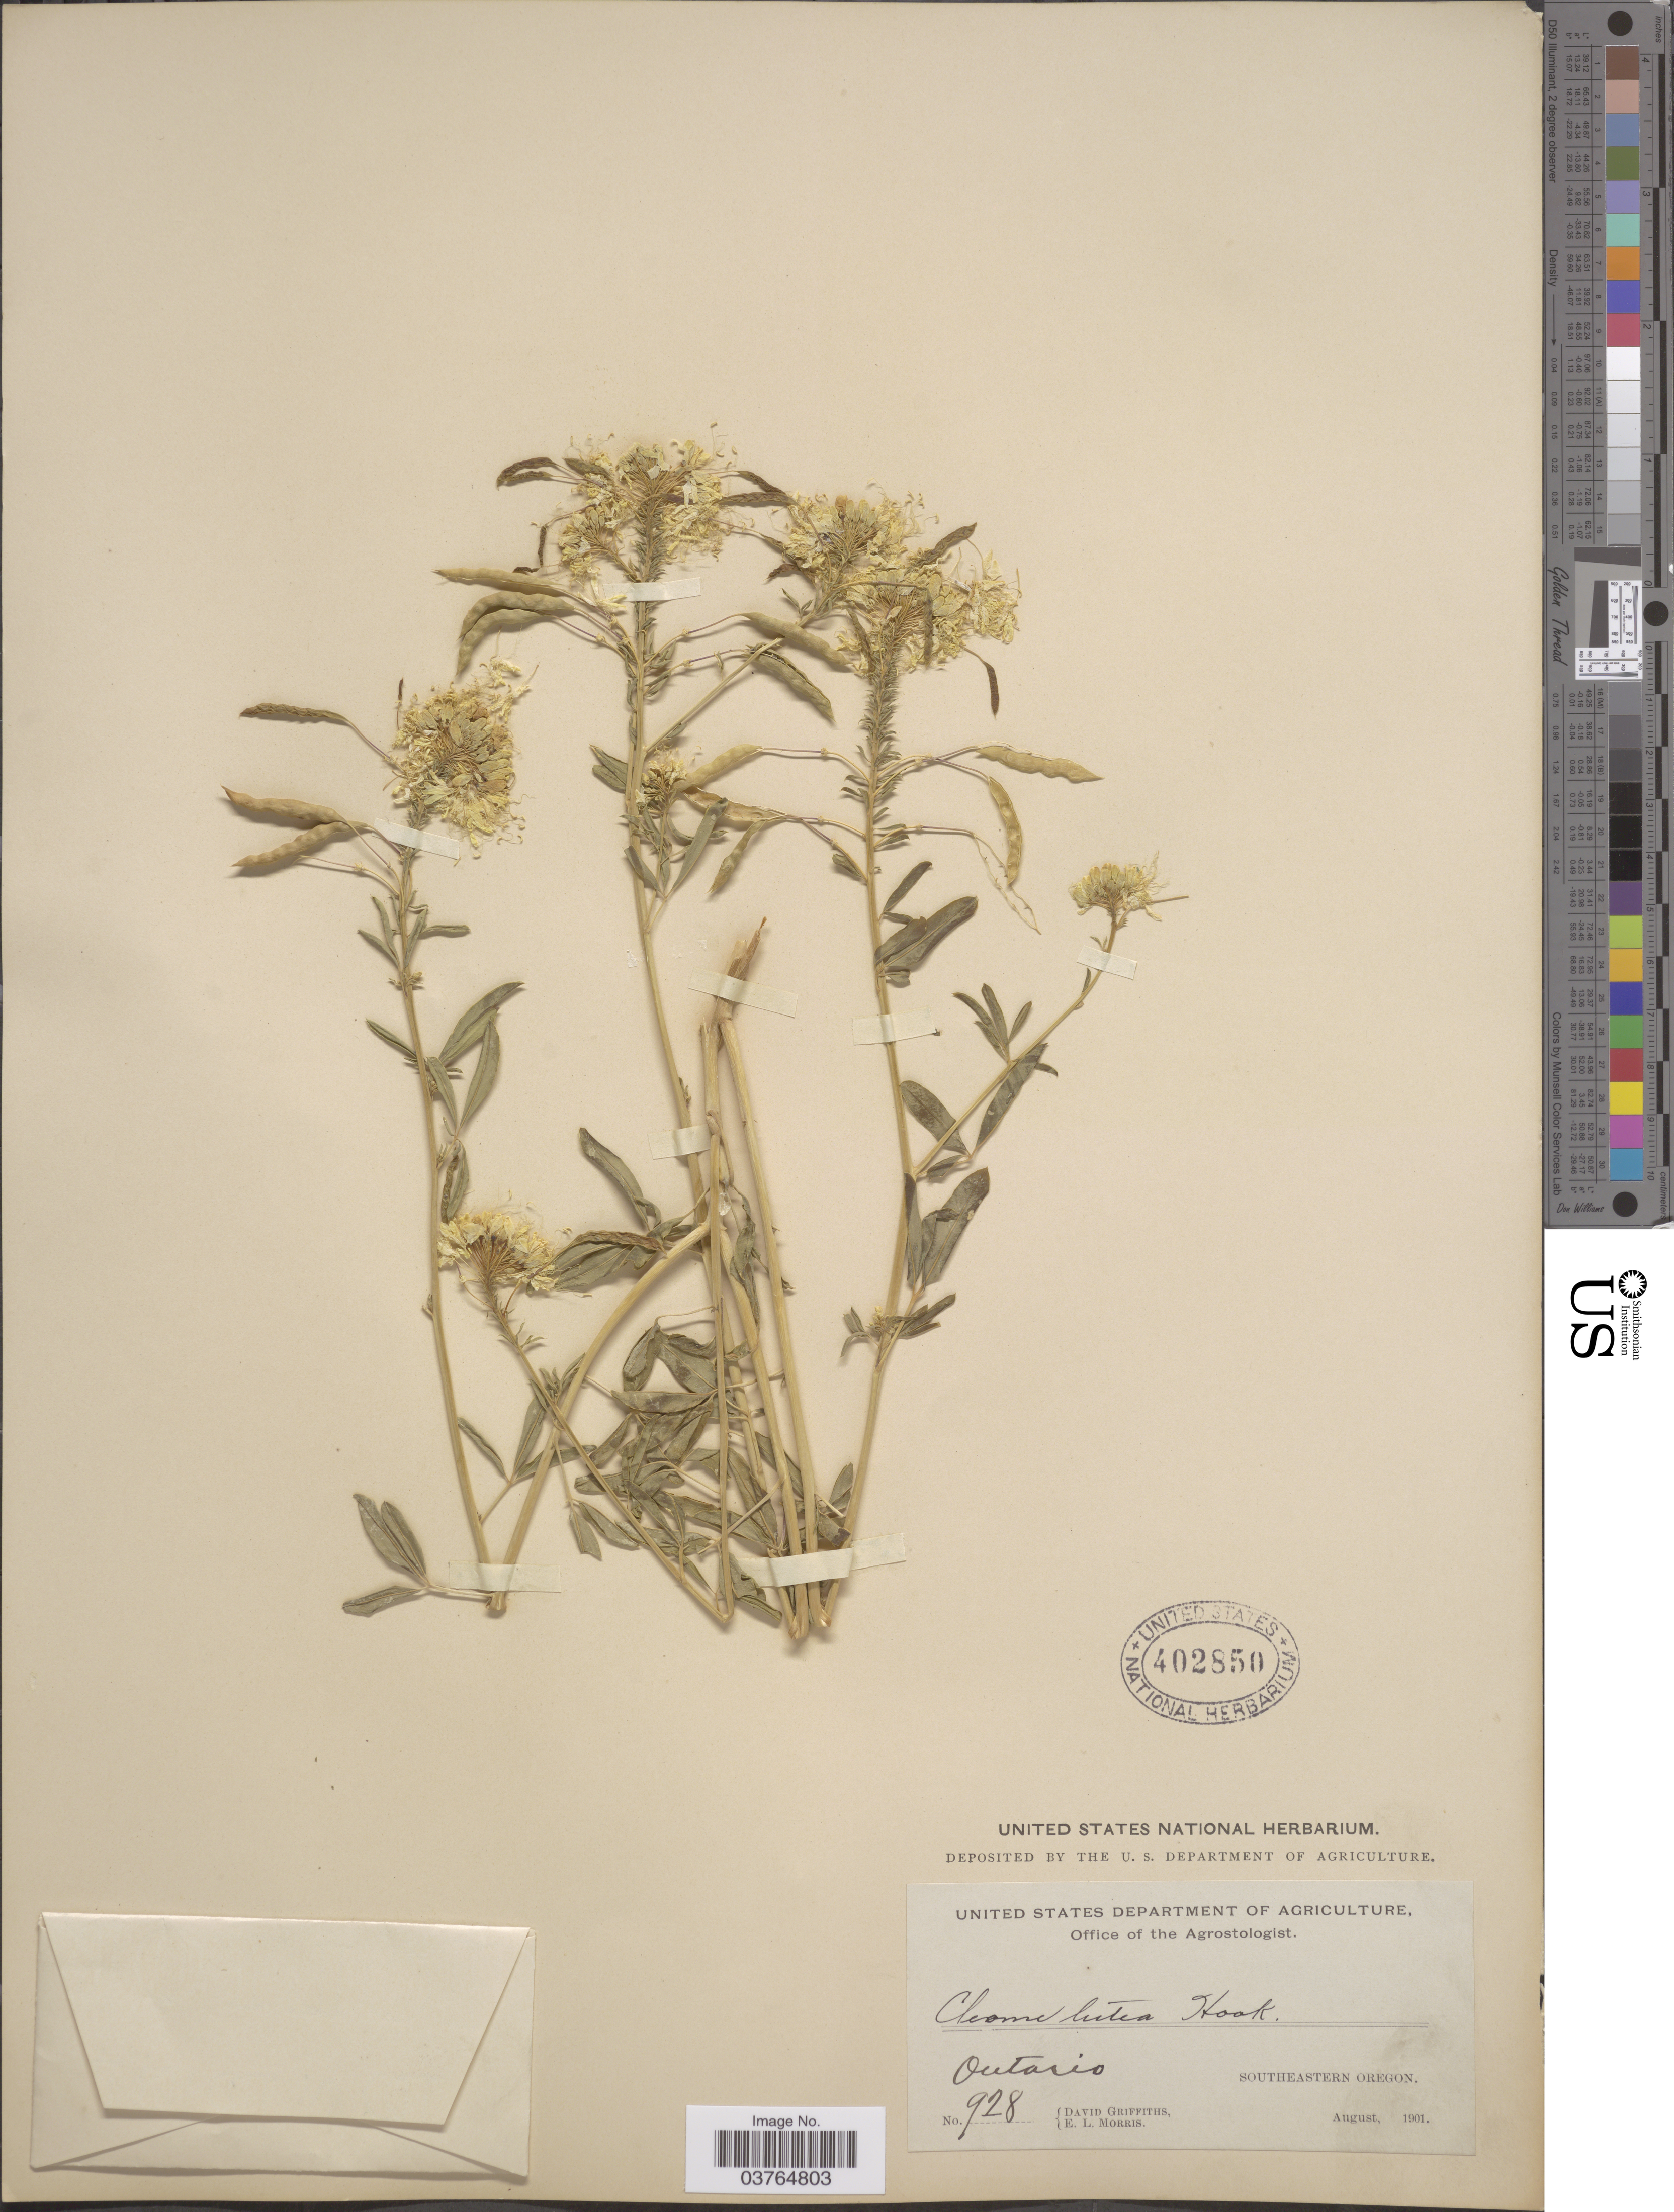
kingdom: Plantae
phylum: Tracheophyta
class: Magnoliopsida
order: Brassicales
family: Cleomaceae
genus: Cleomella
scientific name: Cleomella lutea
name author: (Hook.) Roalson & J.C. Hall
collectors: D. Griffiths & E. Morris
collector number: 928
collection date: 1901-08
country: United States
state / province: Oregon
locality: Ontario. Southeastern Oregon.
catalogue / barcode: US 402850